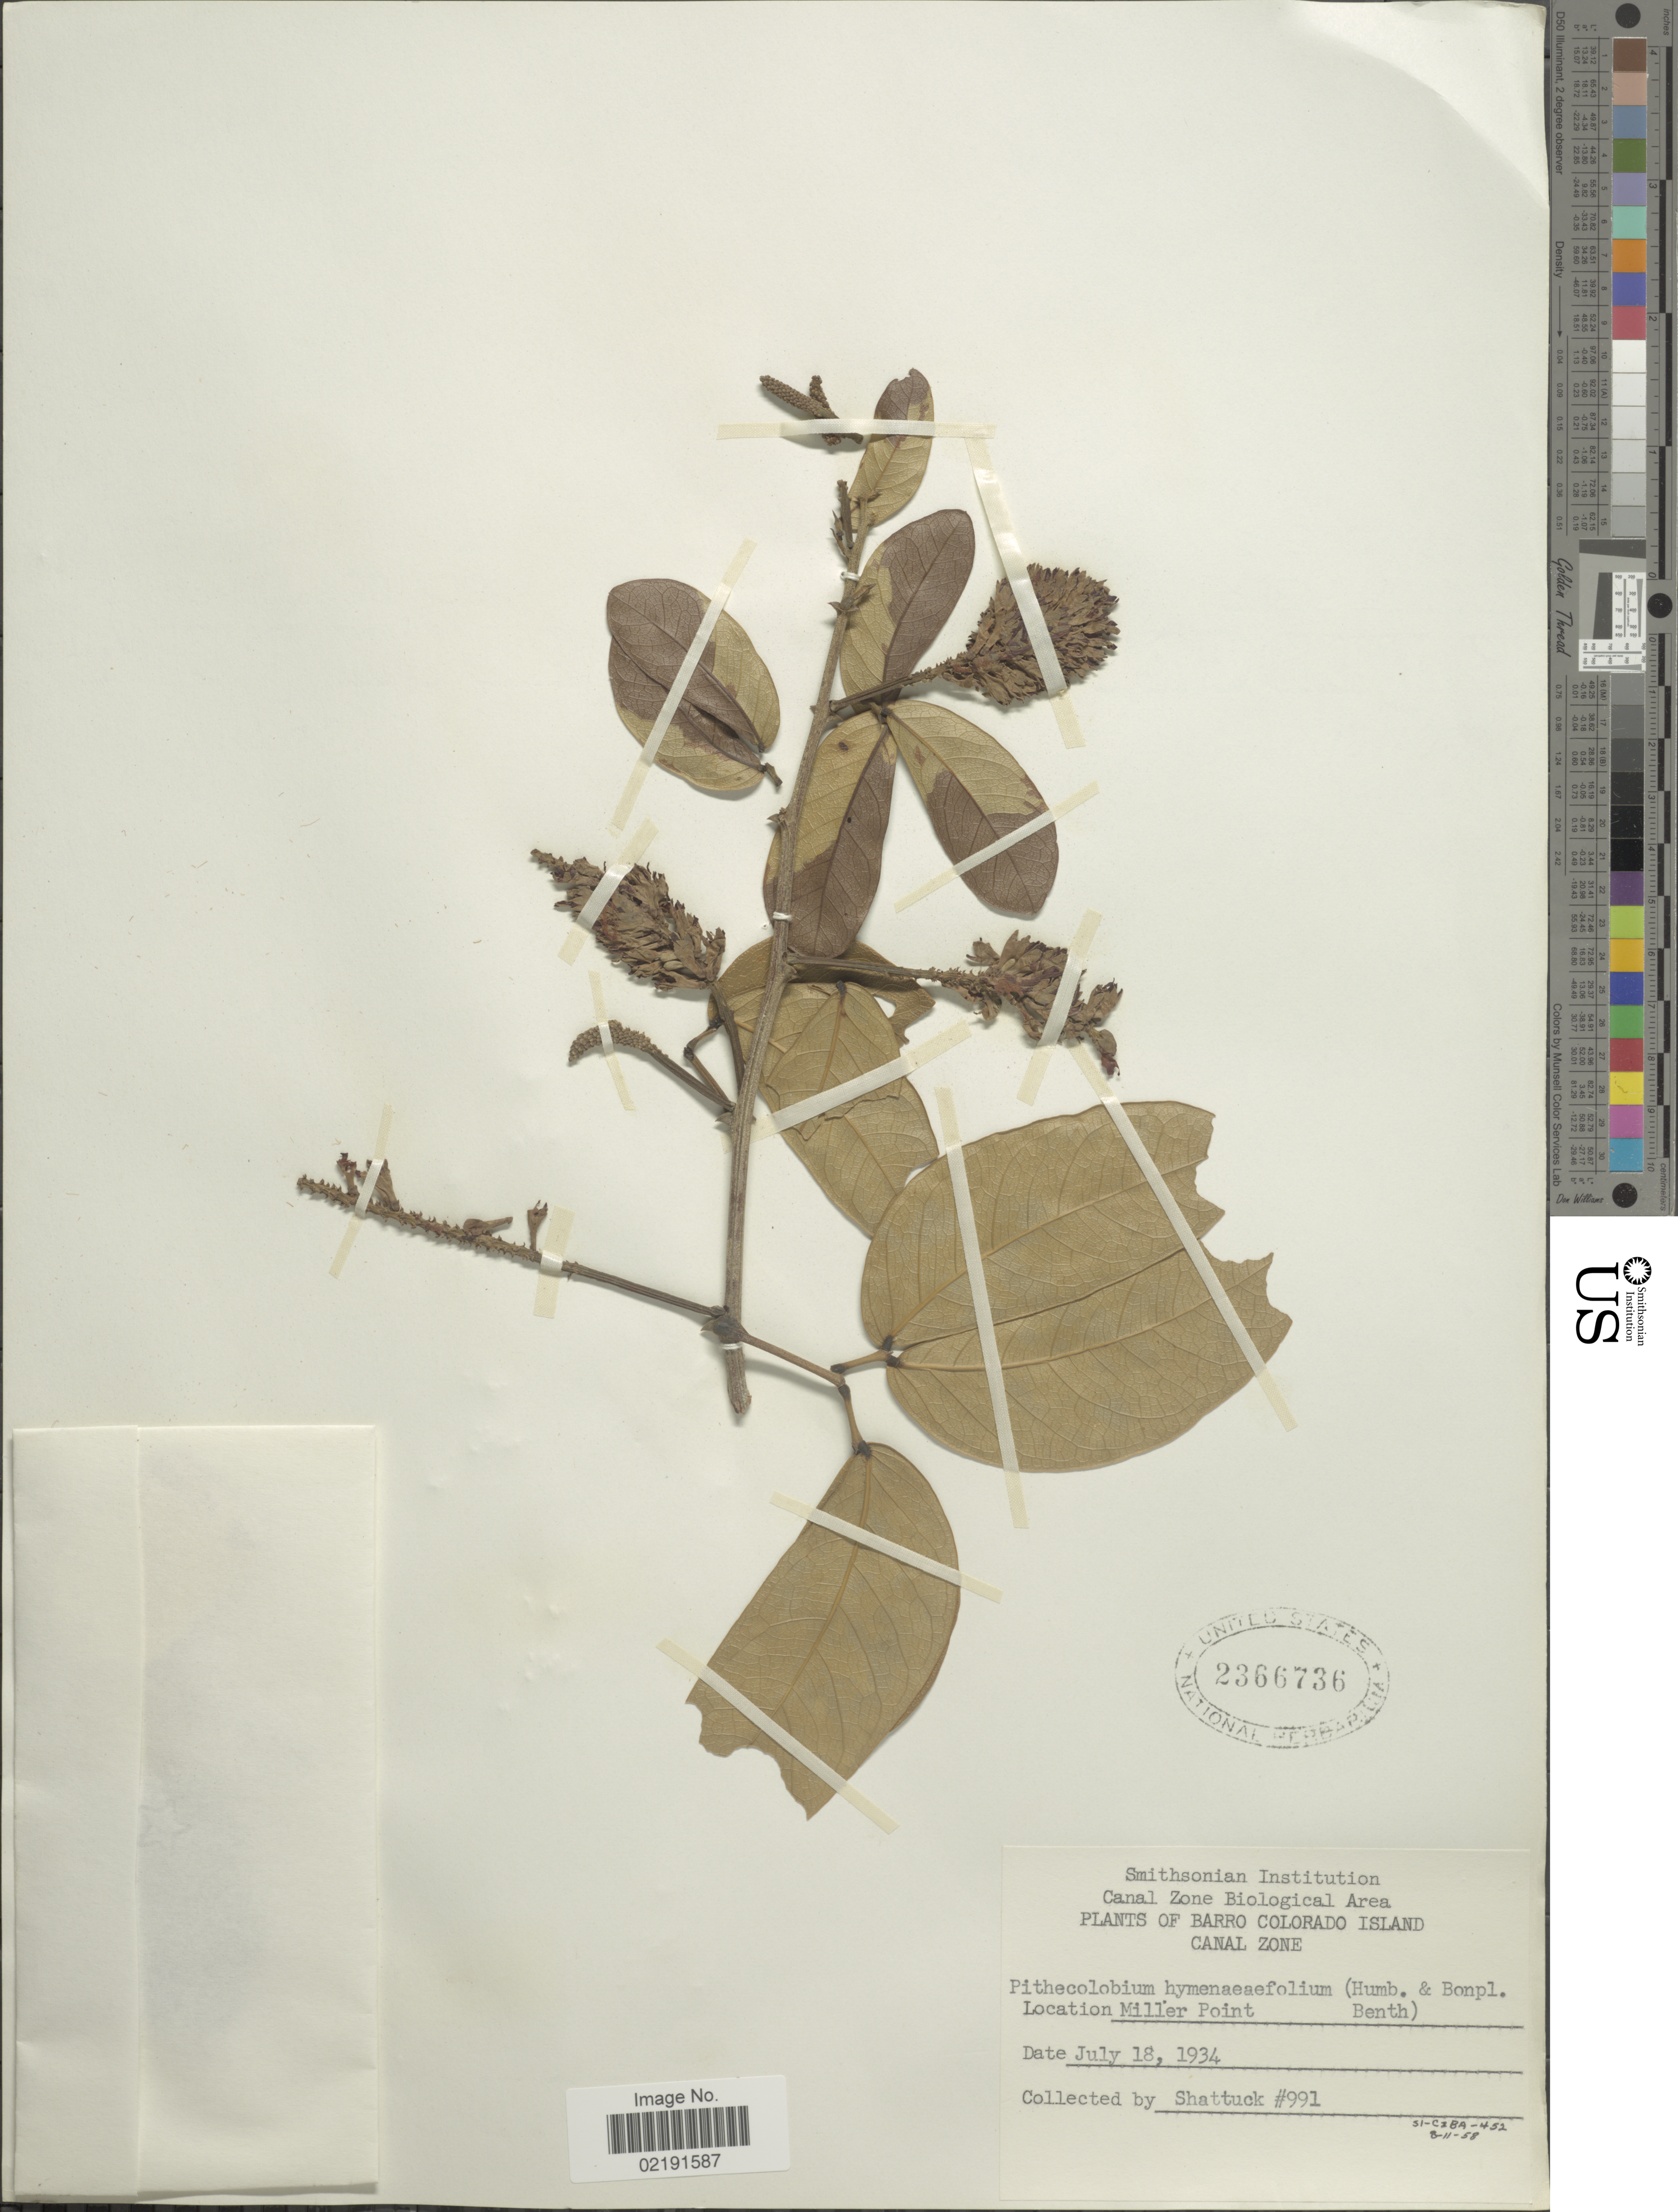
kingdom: Plantae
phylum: Tracheophyta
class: Magnoliopsida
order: Fabales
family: Fabaceae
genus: Pithecellobium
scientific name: Pithecellobium hymenaeifolium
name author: (Humb. & Bonpl. ex Willd.) Benth.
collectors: Shattuck, --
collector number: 991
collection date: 1934-07-18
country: Panama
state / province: Panamá Oeste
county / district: Canal Zone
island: Barro Colorado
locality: Barro Colorado Island. Canal Zone. Miller Point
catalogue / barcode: US 2366736